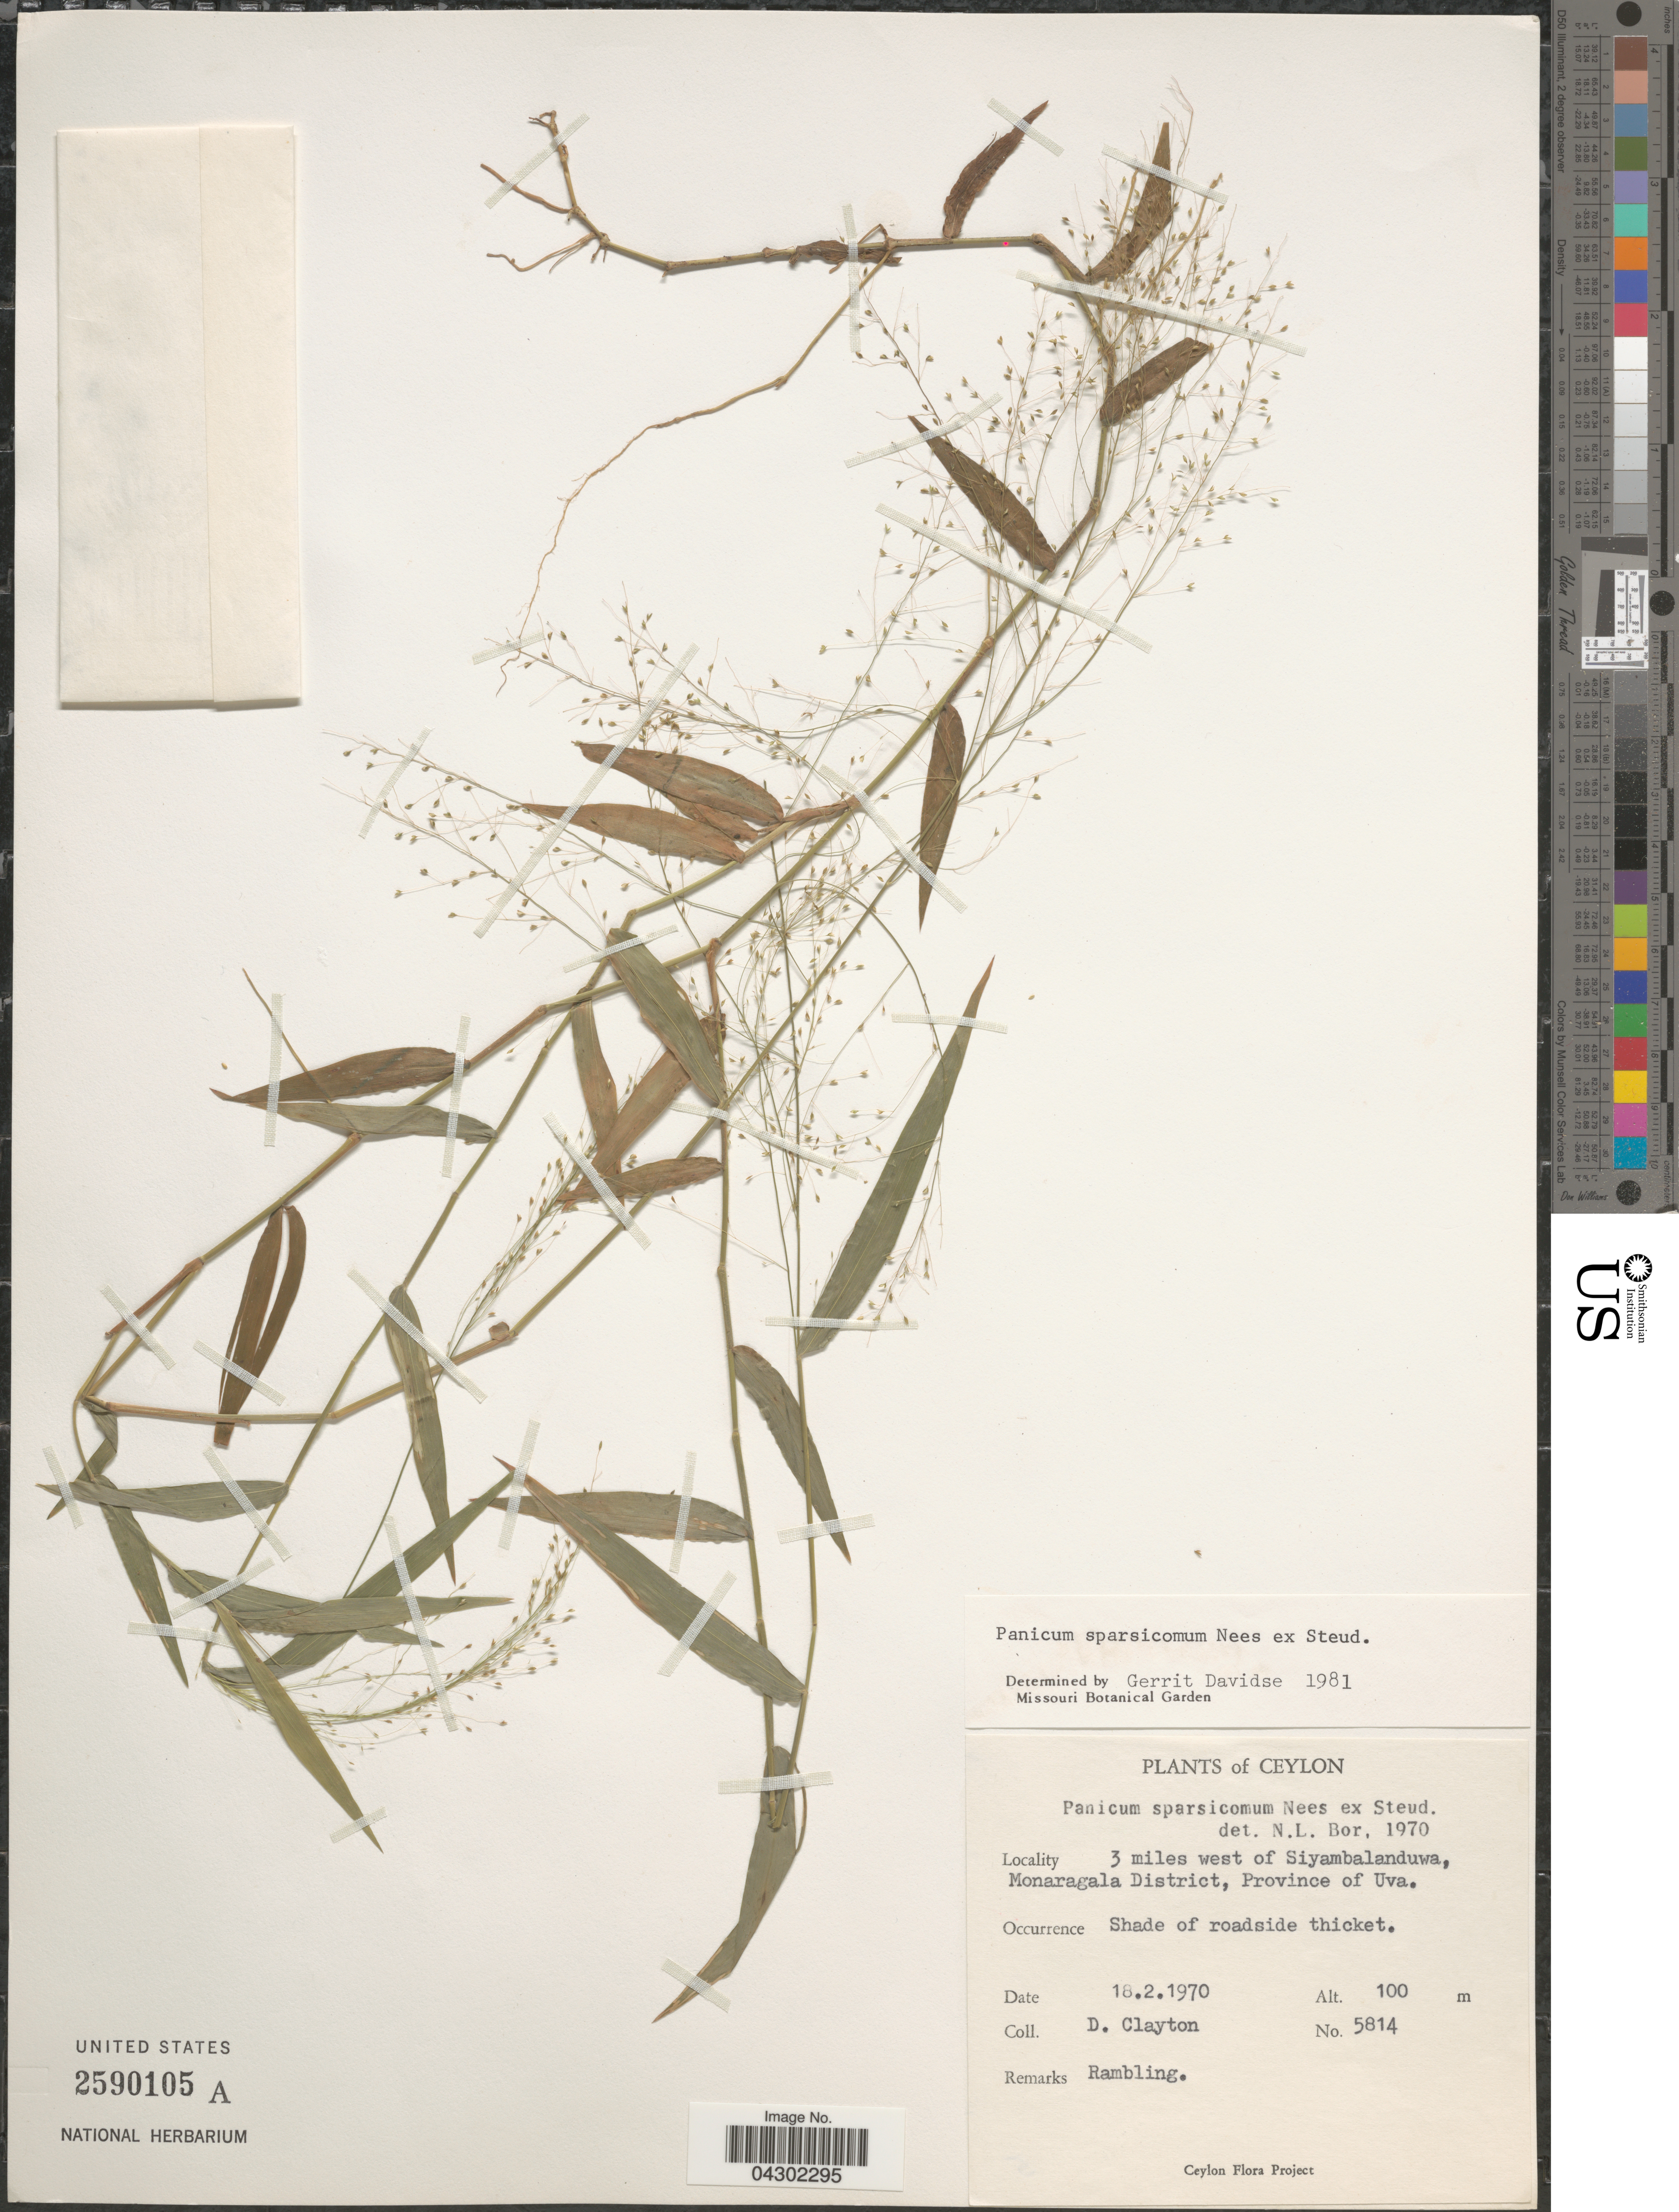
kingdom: Plantae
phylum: Tracheophyta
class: Liliopsida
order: Poales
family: Poaceae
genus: Panicum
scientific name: Panicum sparsicomum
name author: Nees ex Steud.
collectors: D. Clayton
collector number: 5814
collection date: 1970-02-18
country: Sri Lanka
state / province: Uva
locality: Ceylon. 3 miles west of Siyambalanduwa, Monaragala District.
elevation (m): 100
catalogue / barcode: US 2590105A